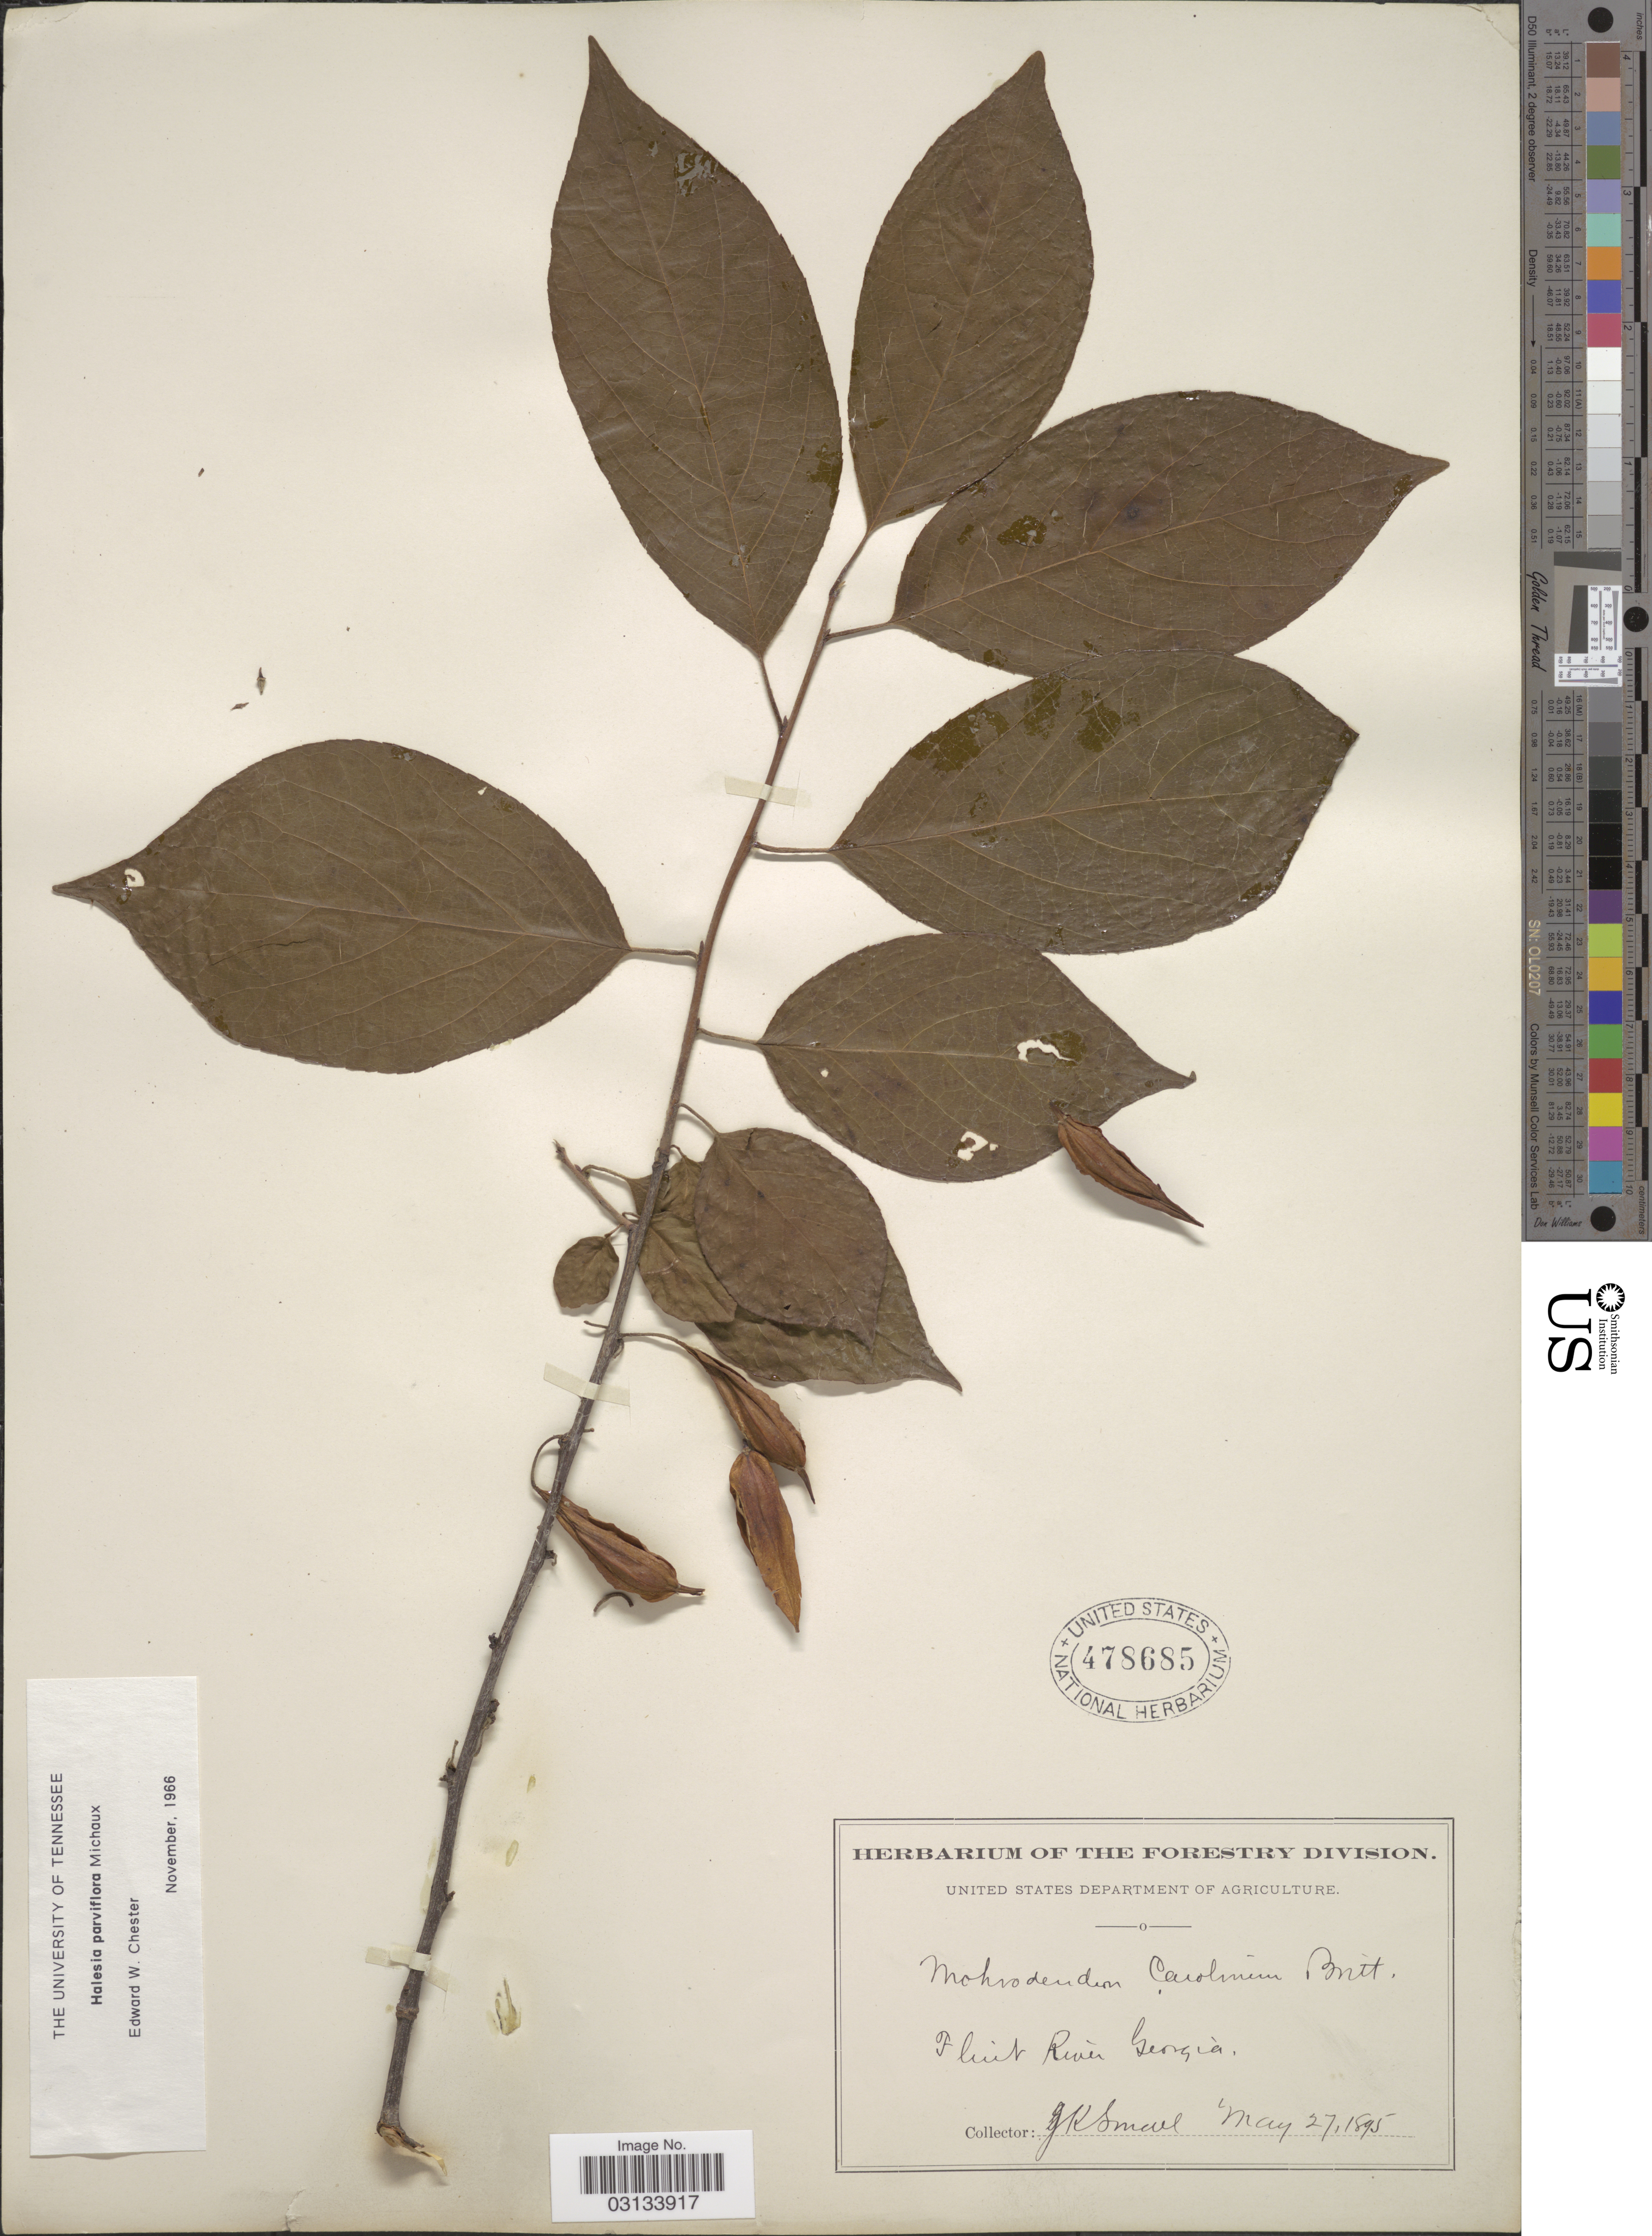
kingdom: Plantae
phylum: Tracheophyta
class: Magnoliopsida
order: Ericales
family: Styracaceae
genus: Halesia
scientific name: Halesia carolina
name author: L.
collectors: J. K. Small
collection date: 1895-05-27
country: United States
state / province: Georgia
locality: Flint River.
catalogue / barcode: US 478685